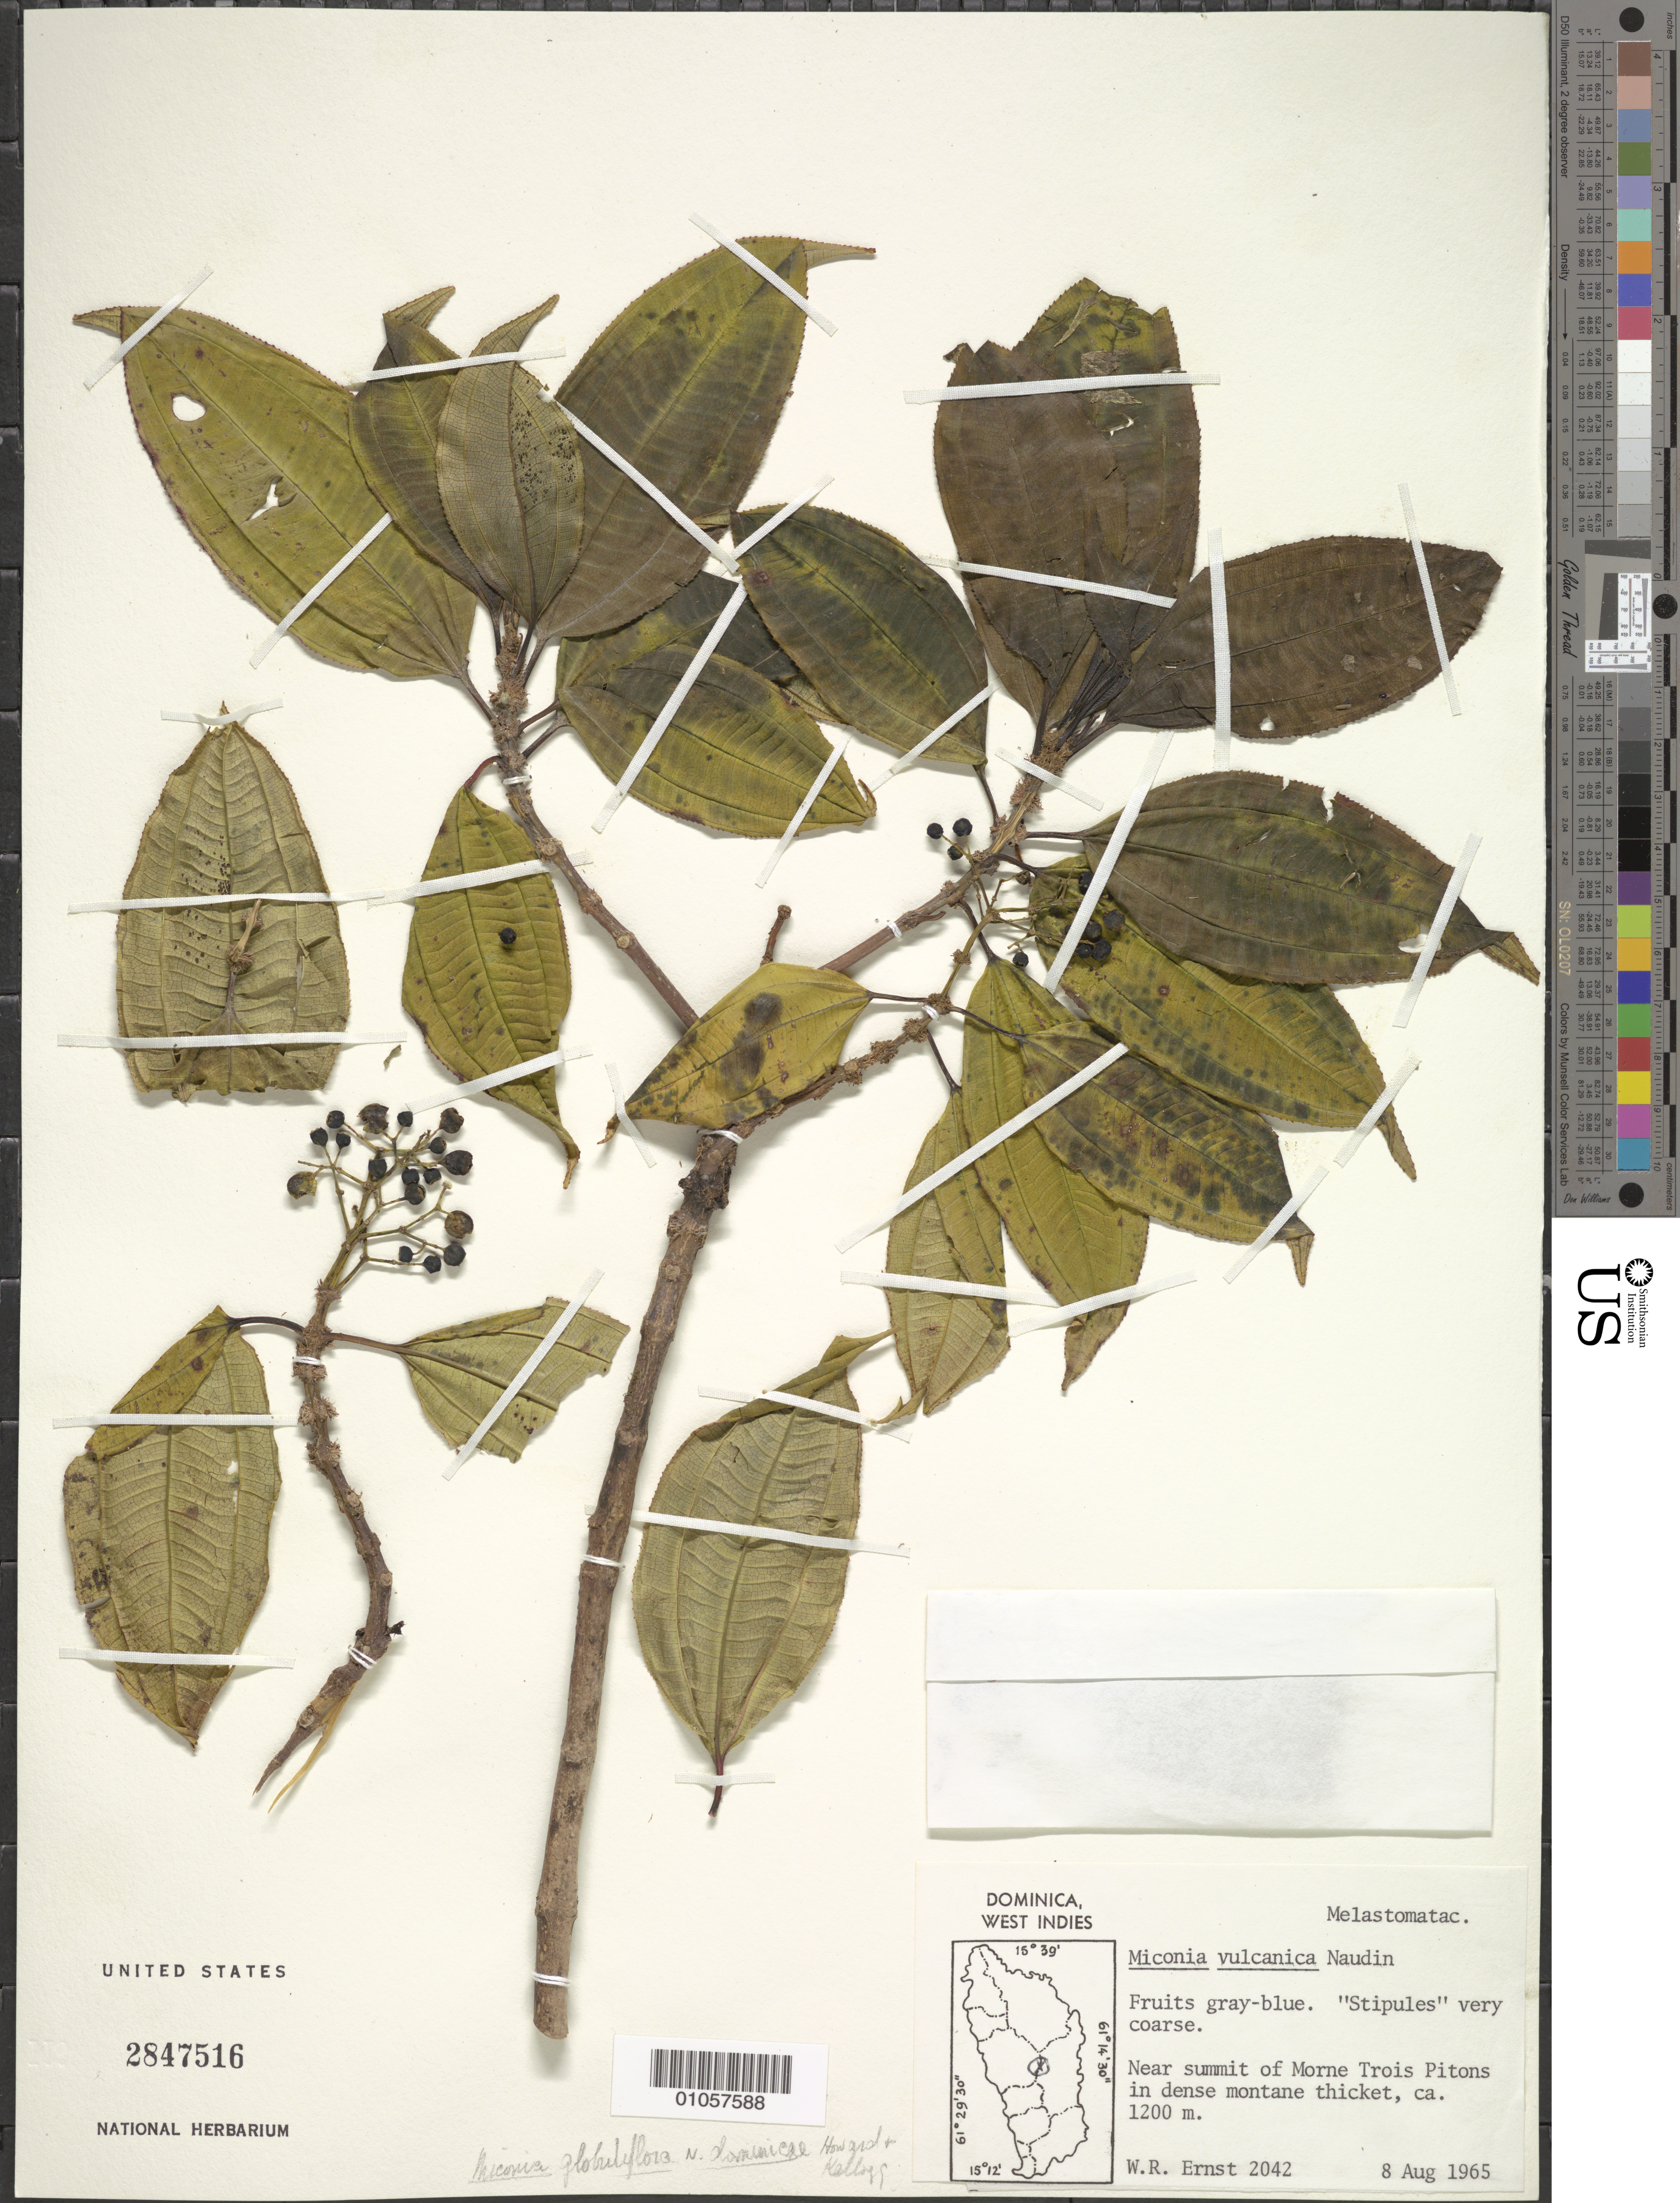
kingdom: Plantae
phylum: Tracheophyta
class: Magnoliopsida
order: Myrtales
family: Melastomataceae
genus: Miconia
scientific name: Miconia globuliflora var. dominicae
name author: R.A. Howard & E.A. Kellogg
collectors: W. R. Ernst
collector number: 2042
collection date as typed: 08 Aug 1965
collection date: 1965-08-08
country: Dominica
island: Dominica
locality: Morne Trois Pitons, near summit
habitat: Dense montane thicket, near summit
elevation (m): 1200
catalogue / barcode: US 2847516